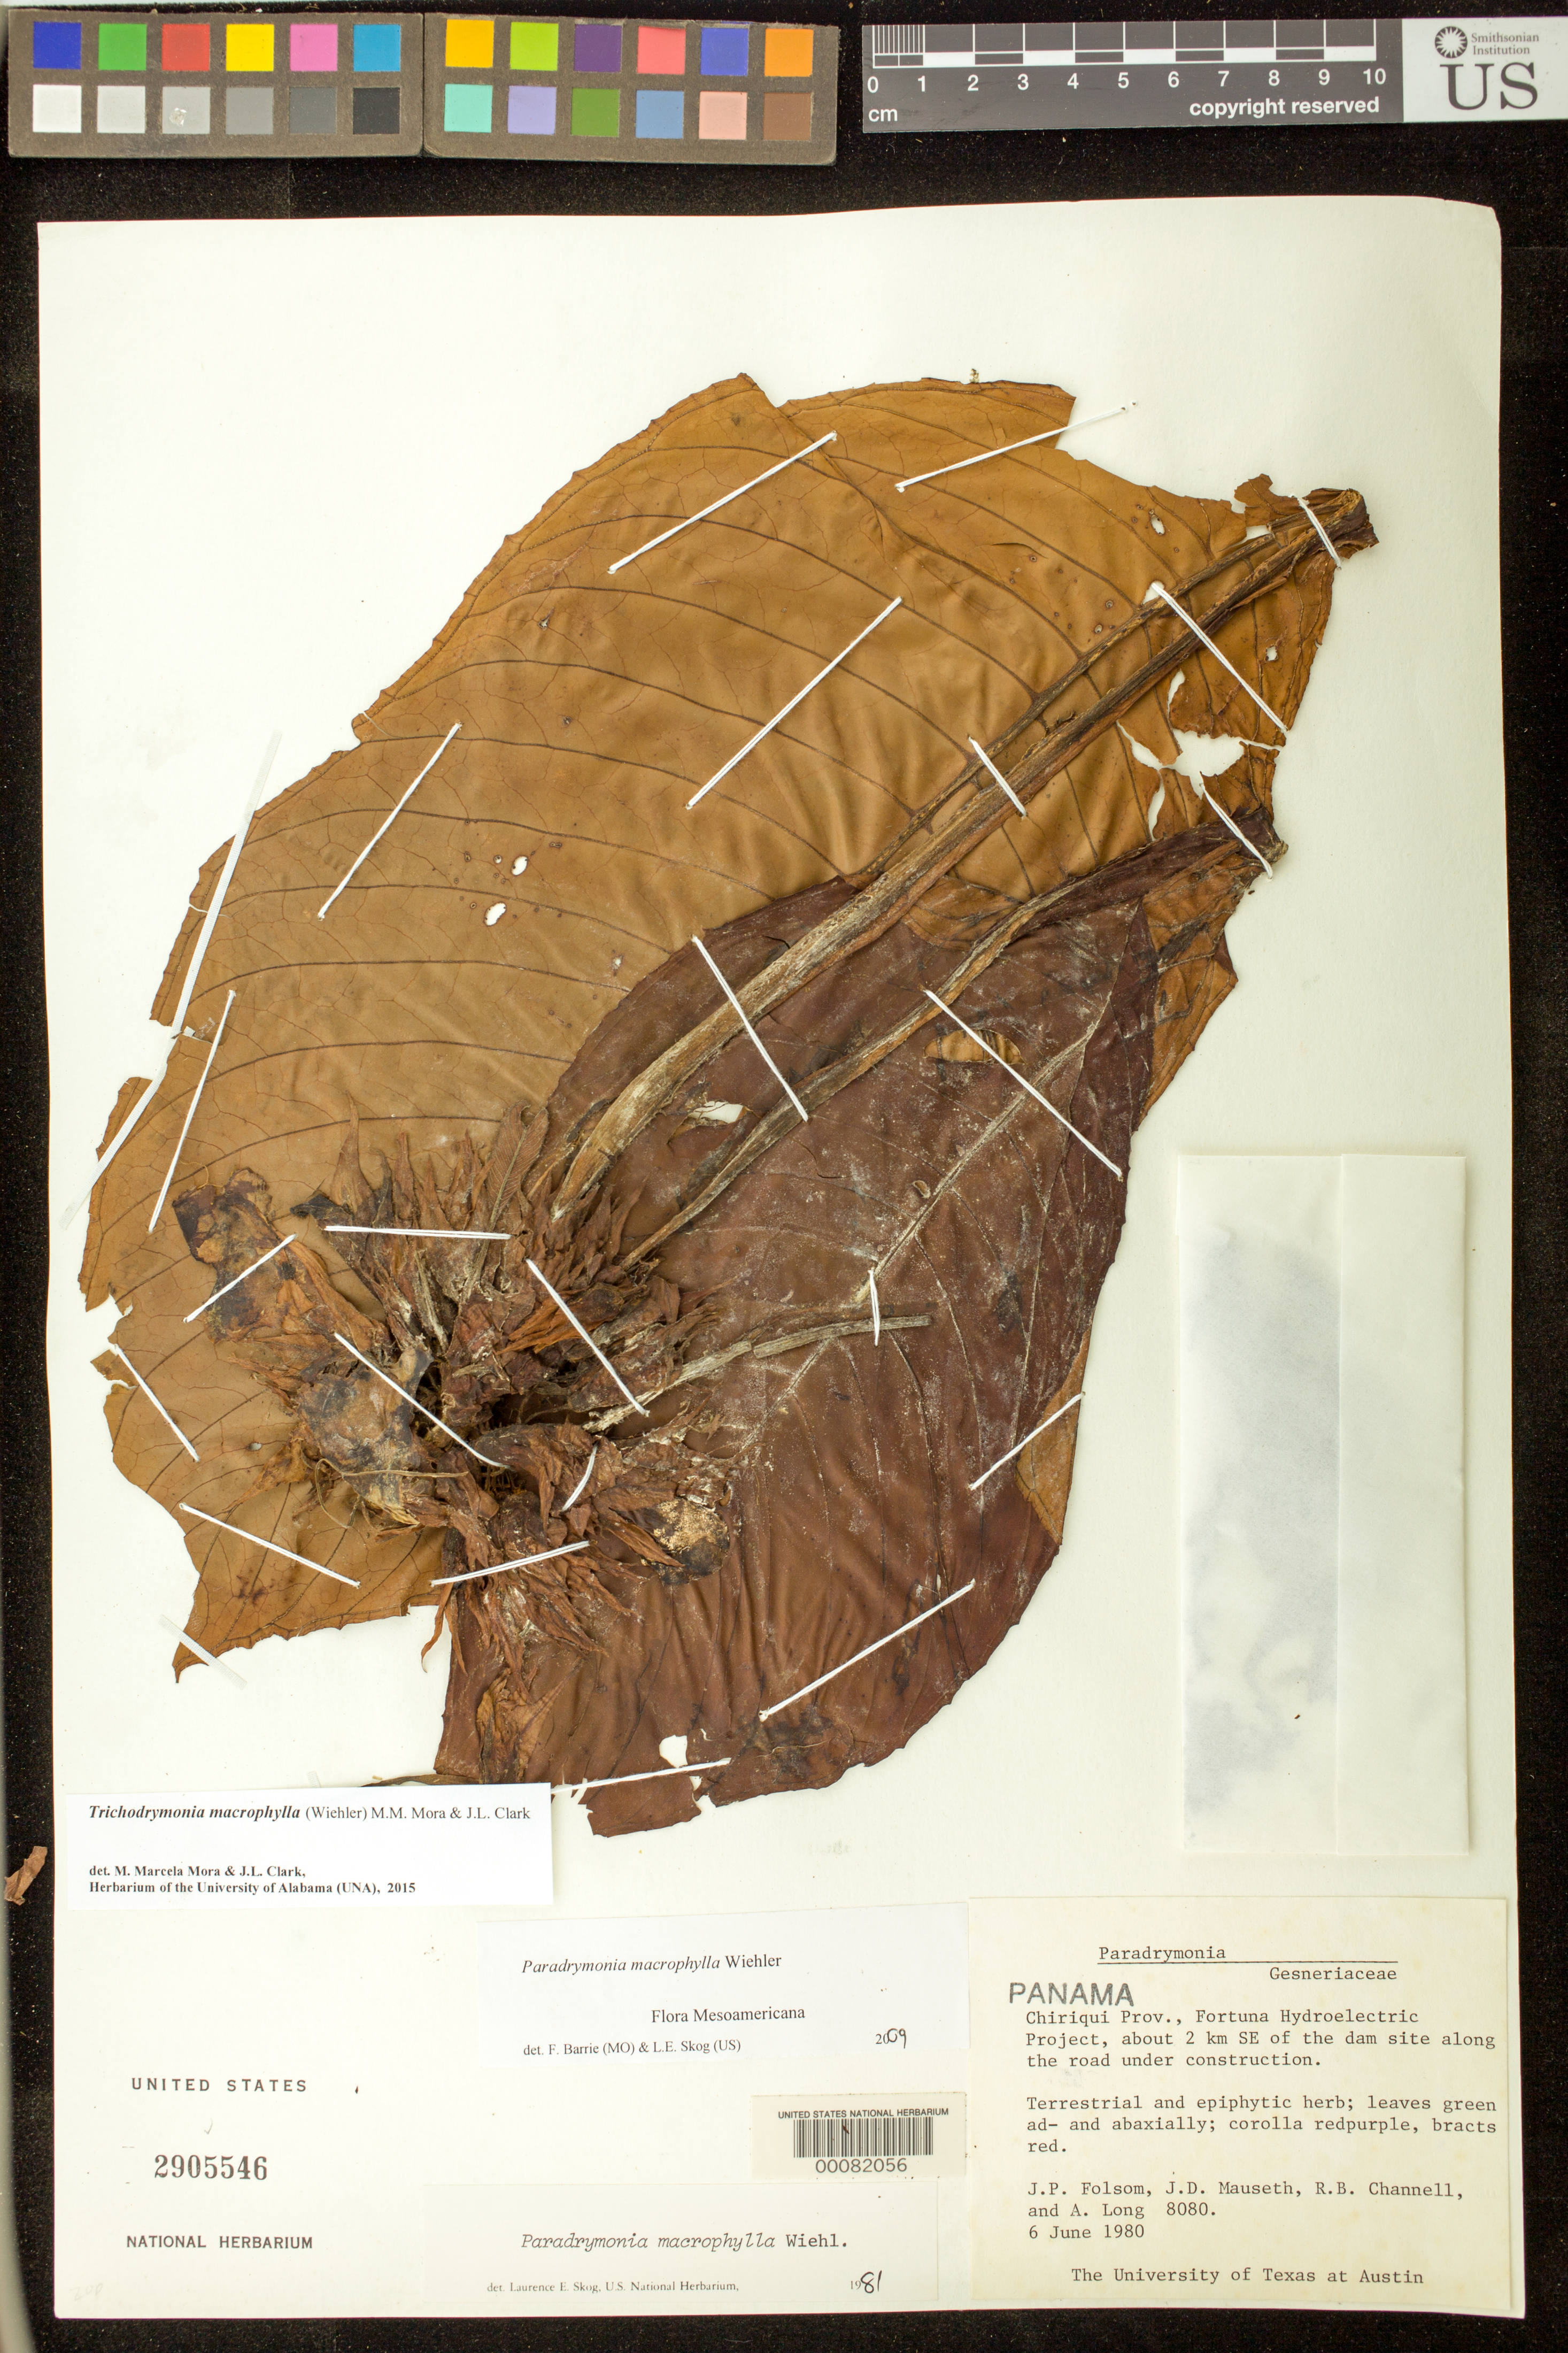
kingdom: Plantae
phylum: Tracheophyta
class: Magnoliopsida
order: Lamiales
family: Gesneriaceae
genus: Trichodrymonia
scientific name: Trichodrymonia macrophylla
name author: (Wiehler) M.M. Mora & J.L. Clark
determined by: Mora, M. M.; Clark, J. L.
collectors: J. P. Folsom, J. Mauseth, R. B. Channell & A. Long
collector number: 8080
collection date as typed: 06 Jun 1980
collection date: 1980-06-06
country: Panama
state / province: Chiriquí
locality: Fortuna Hydroelectric Project, about 2 km SE of the dam site along the road under construction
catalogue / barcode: US 2905546